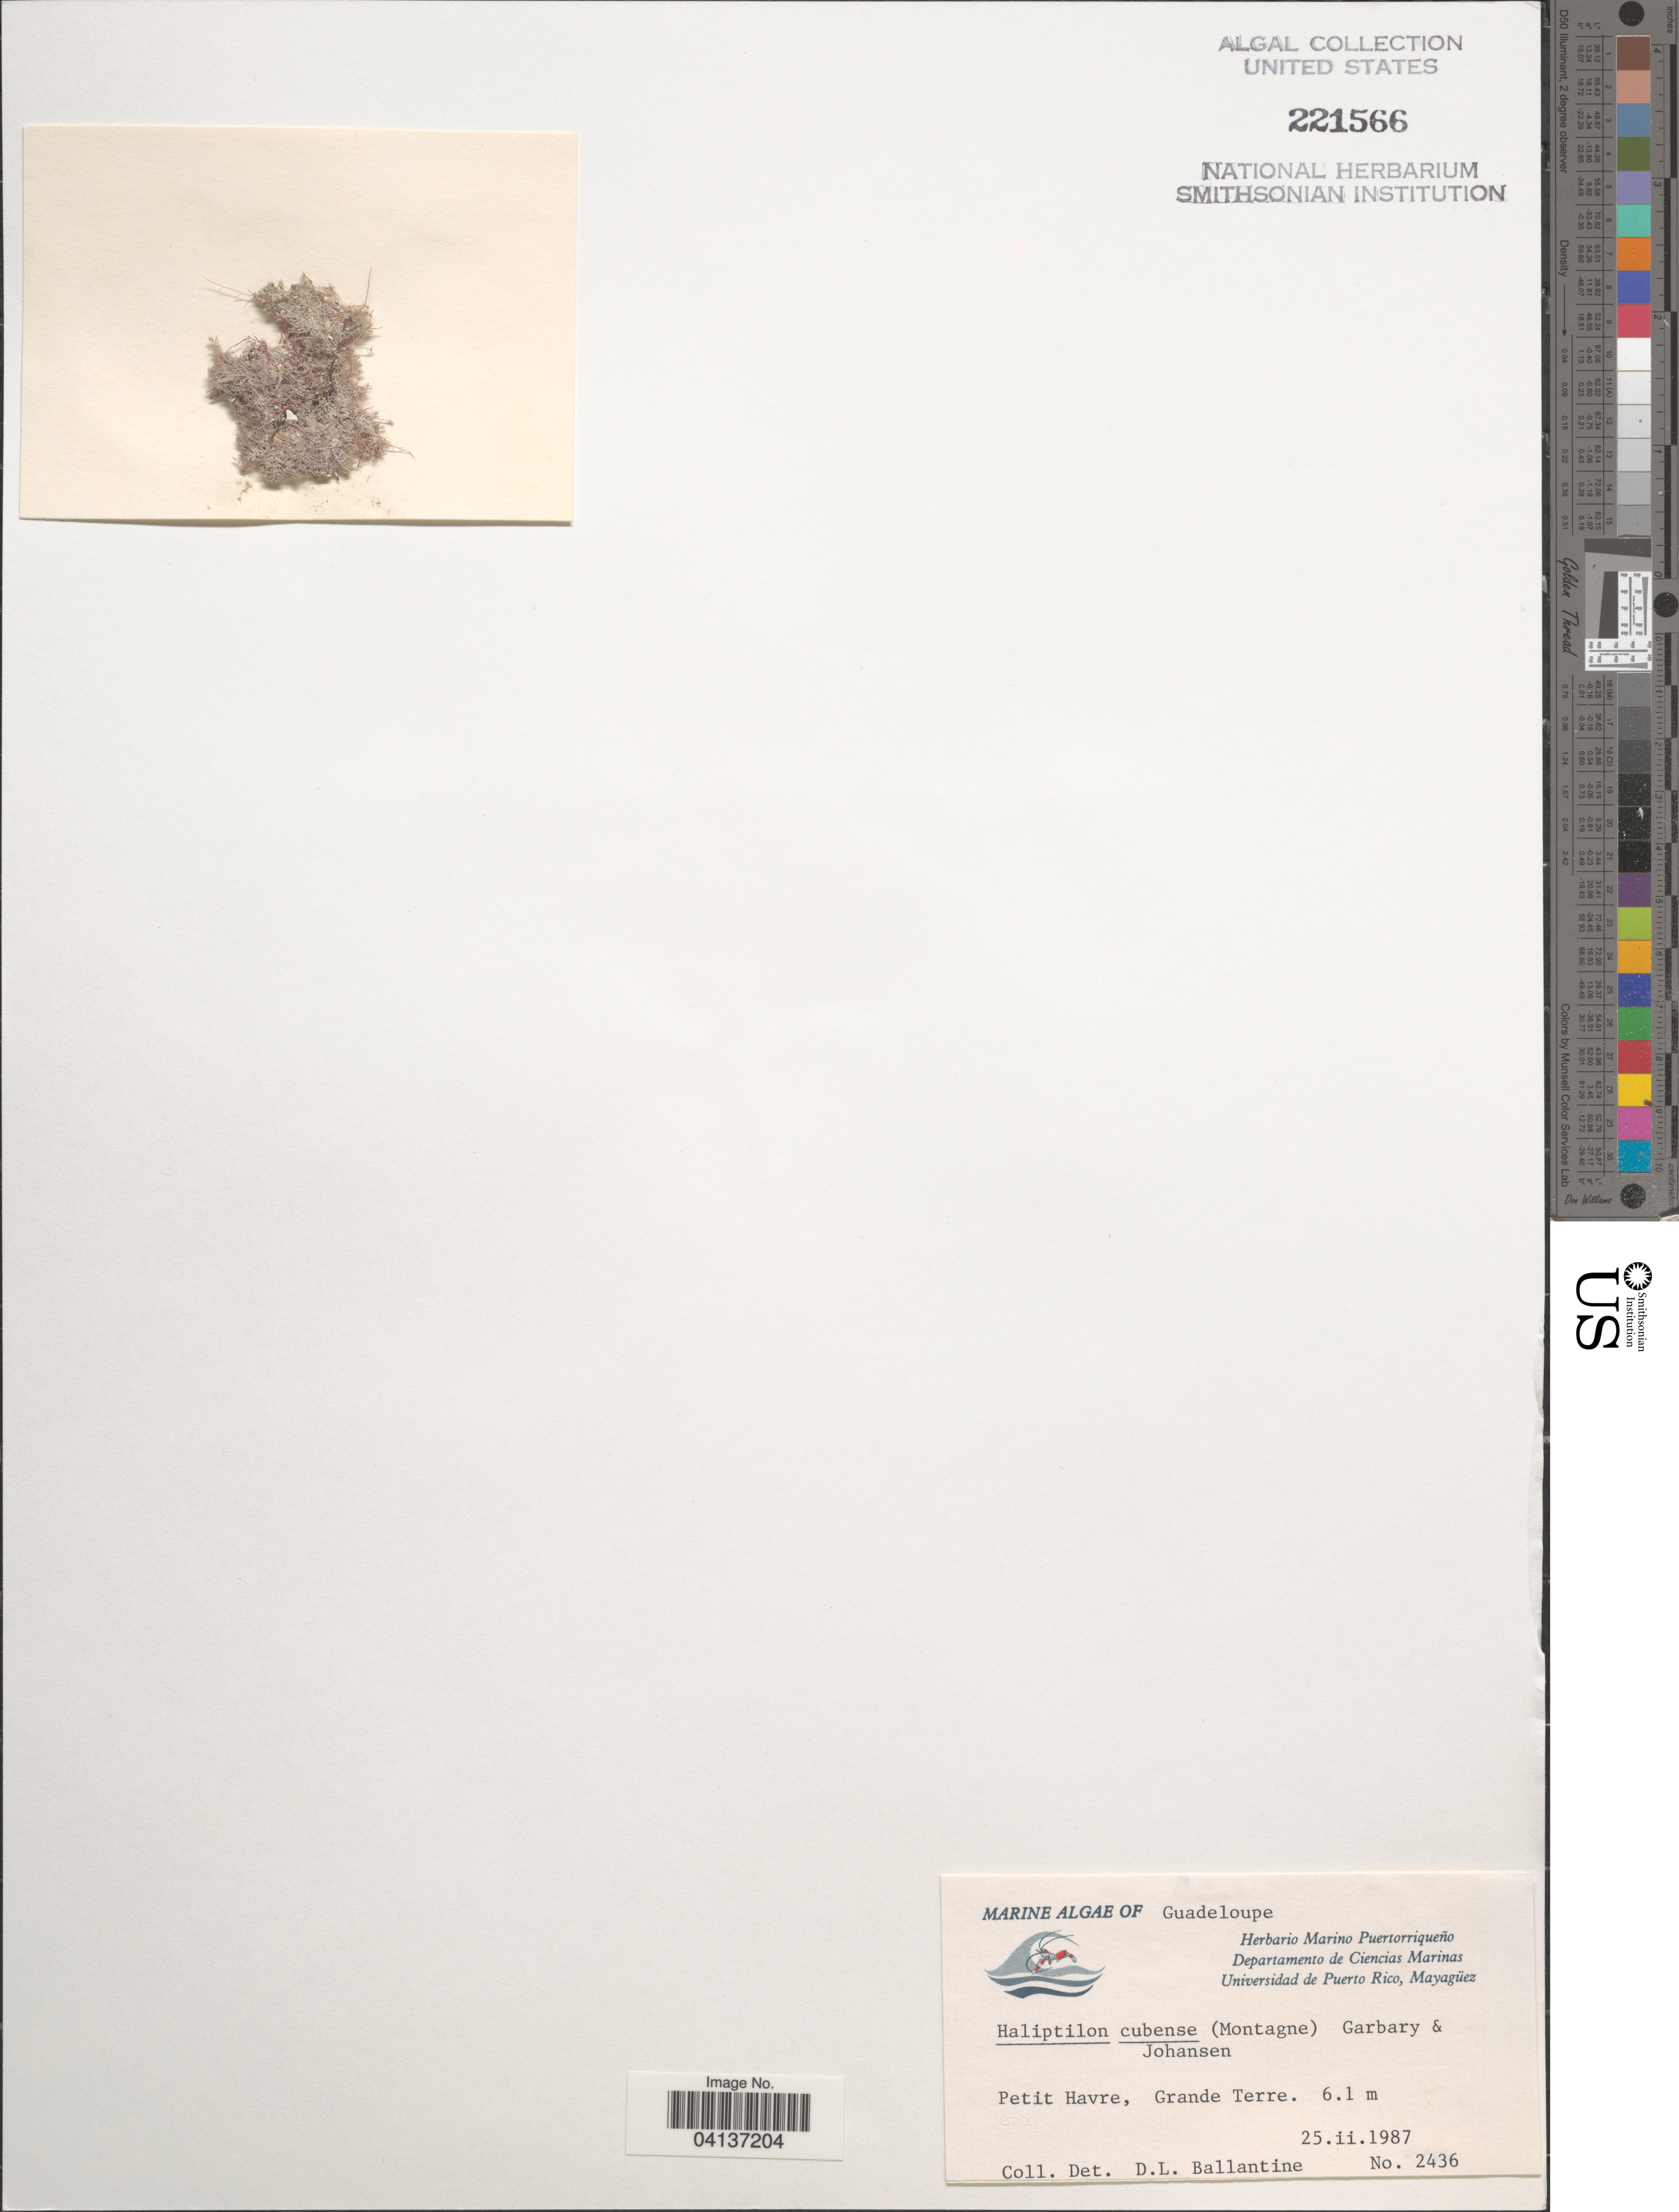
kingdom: Plantae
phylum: Rhodophyta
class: Florideophyceae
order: Corallinales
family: Corallinaceae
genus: Jania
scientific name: Jania cubensis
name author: Mont. ex Kütz.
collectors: D.L. Ballantine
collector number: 2436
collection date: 1987-02-25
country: Guadeloupe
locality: Petit Havre, Grande Terre.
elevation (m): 6.1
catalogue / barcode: US 221566